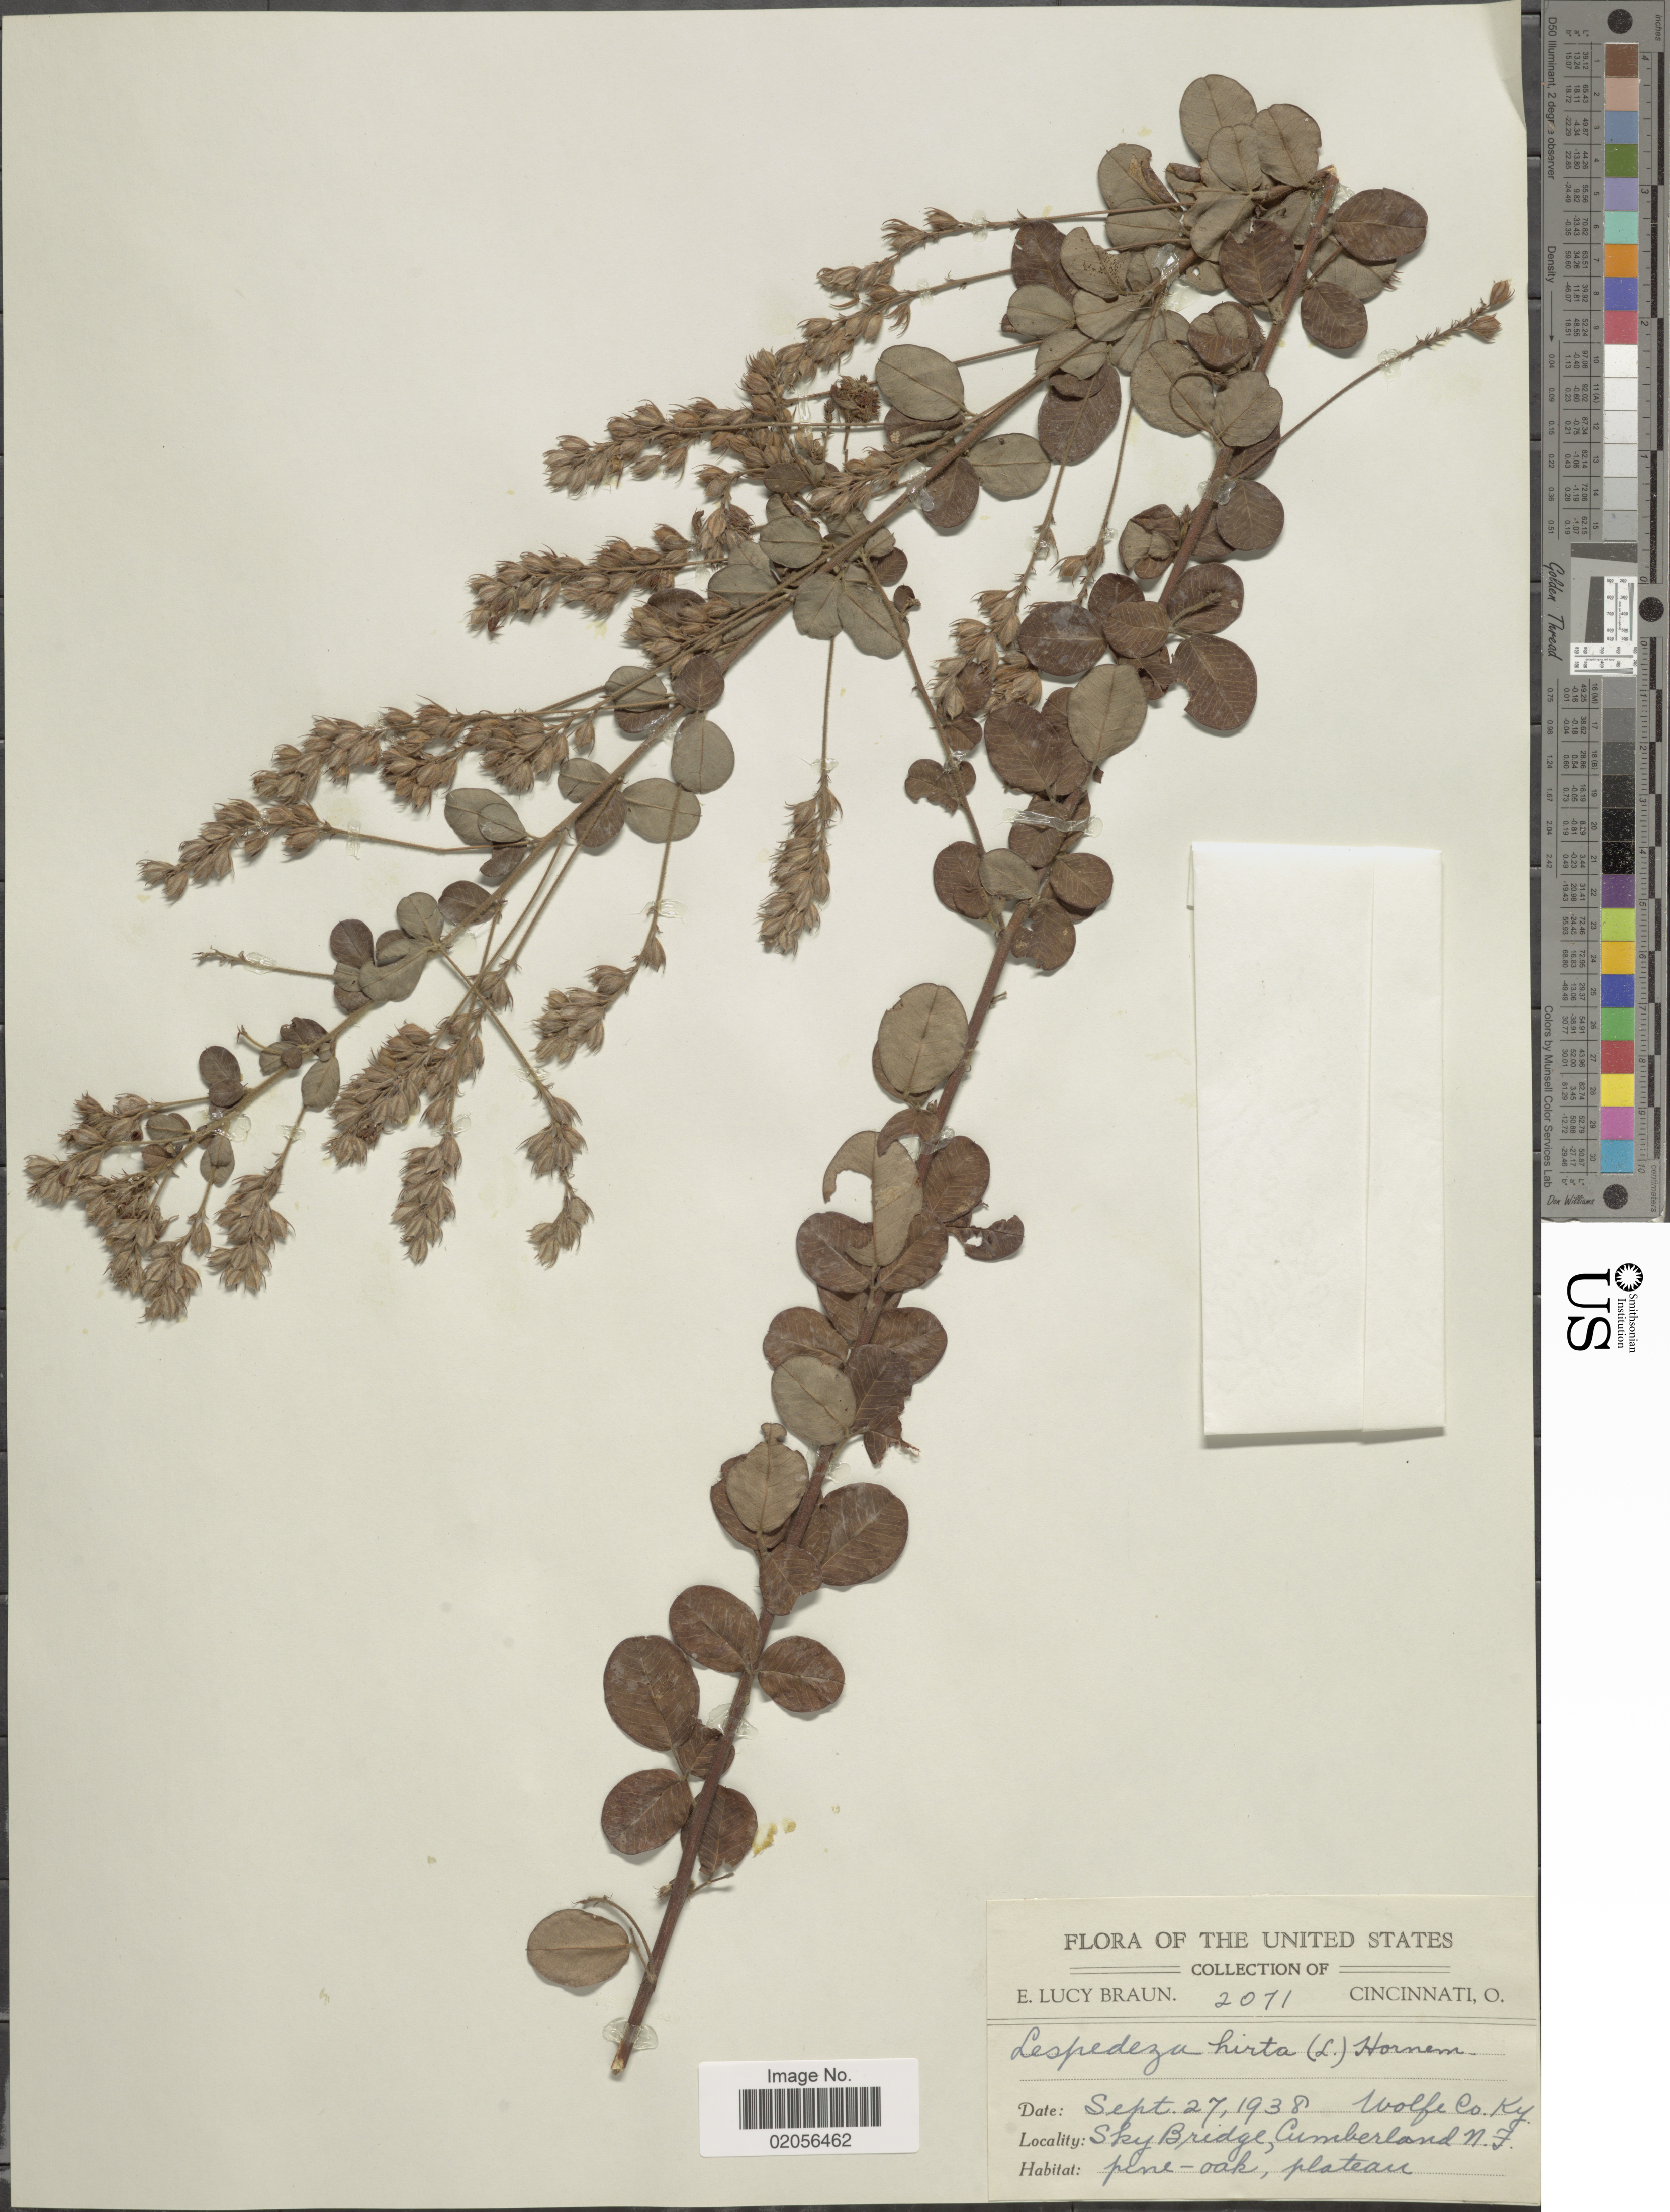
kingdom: Plantae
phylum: Tracheophyta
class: Magnoliopsida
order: Fabales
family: Fabaceae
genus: Lespedeza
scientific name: Lespedeza hirta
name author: (L.) Hornem.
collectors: E. L. Braun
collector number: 2071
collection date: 1938-09-27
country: United States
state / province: Kentucky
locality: Wolfe Co., Sky Bridge, Cumberland N.F. pine-oak, plateau